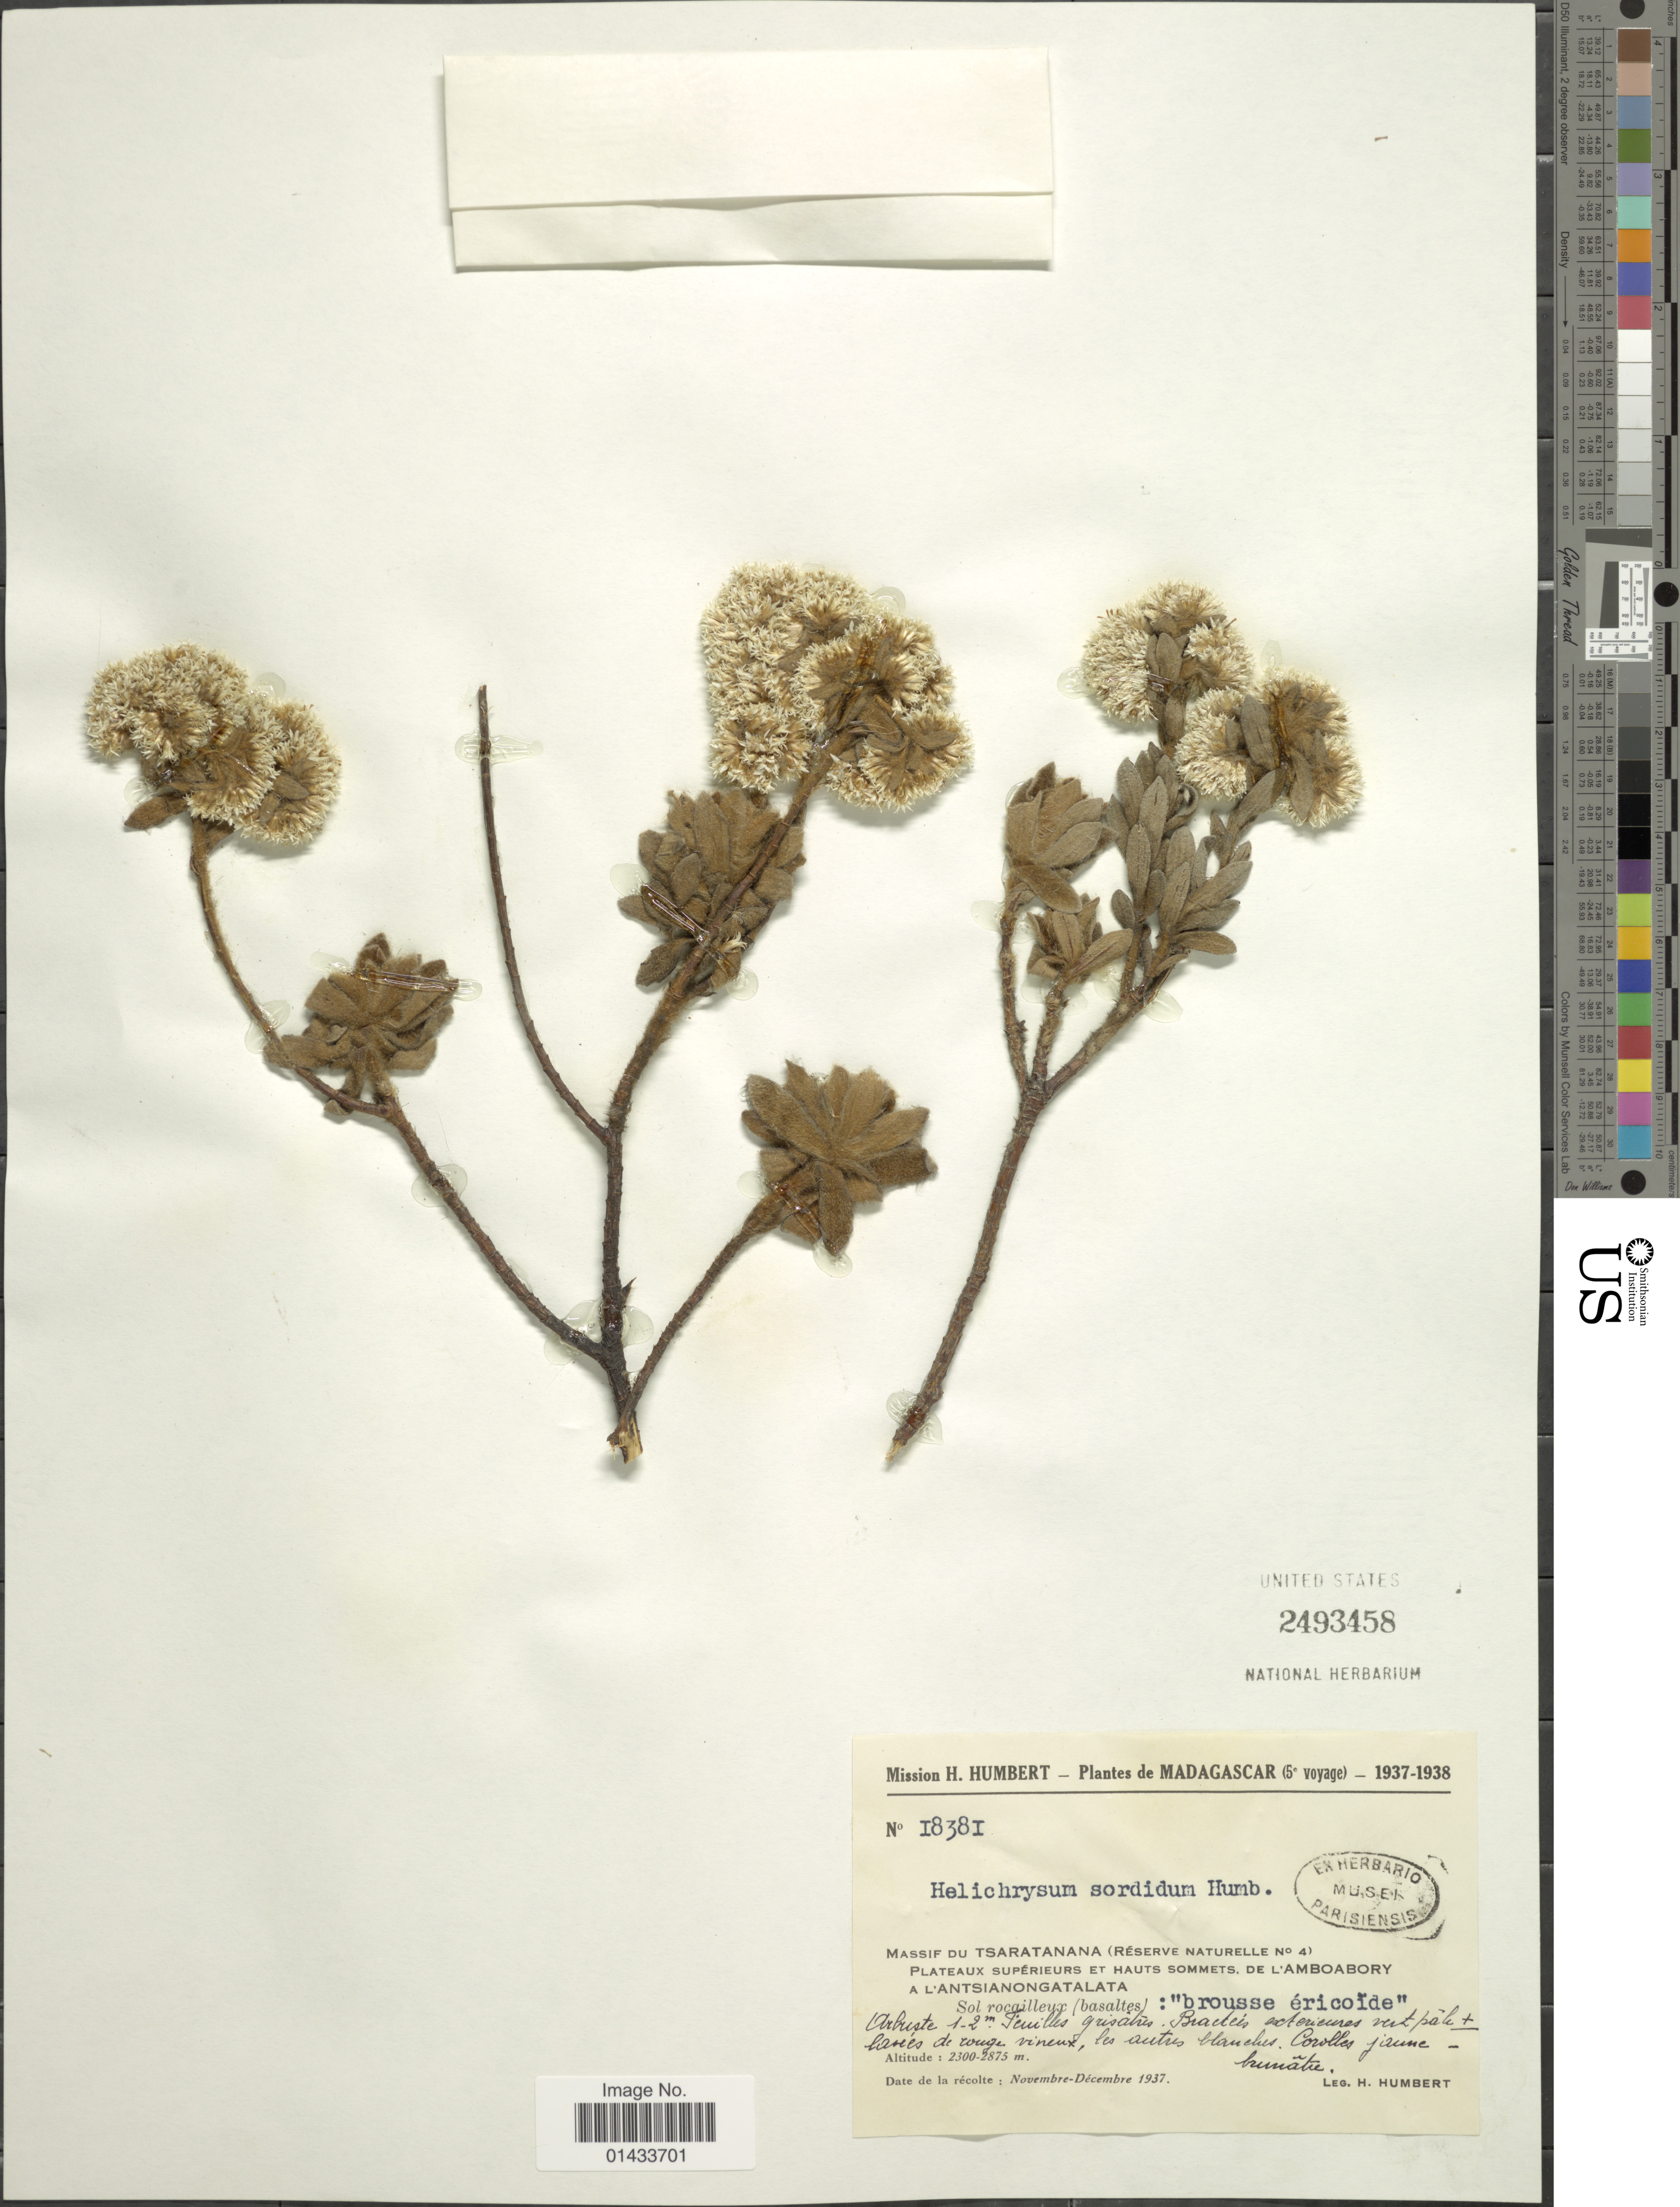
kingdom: Plantae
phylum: Tracheophyta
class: Magnoliopsida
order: Asterales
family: Asteraceae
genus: Helichrysum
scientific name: Helichrysum sordidum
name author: Humbert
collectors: H. Humbert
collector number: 18381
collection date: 1937-11/1937-12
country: Madagascar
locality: Massif du Tsaratanana (Reserve Naturelle No. 4) Plateaux Superieurs et Hautes Sommets, de l' Amboabory a l' Antsianongatalata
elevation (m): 2300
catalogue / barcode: US 2493458